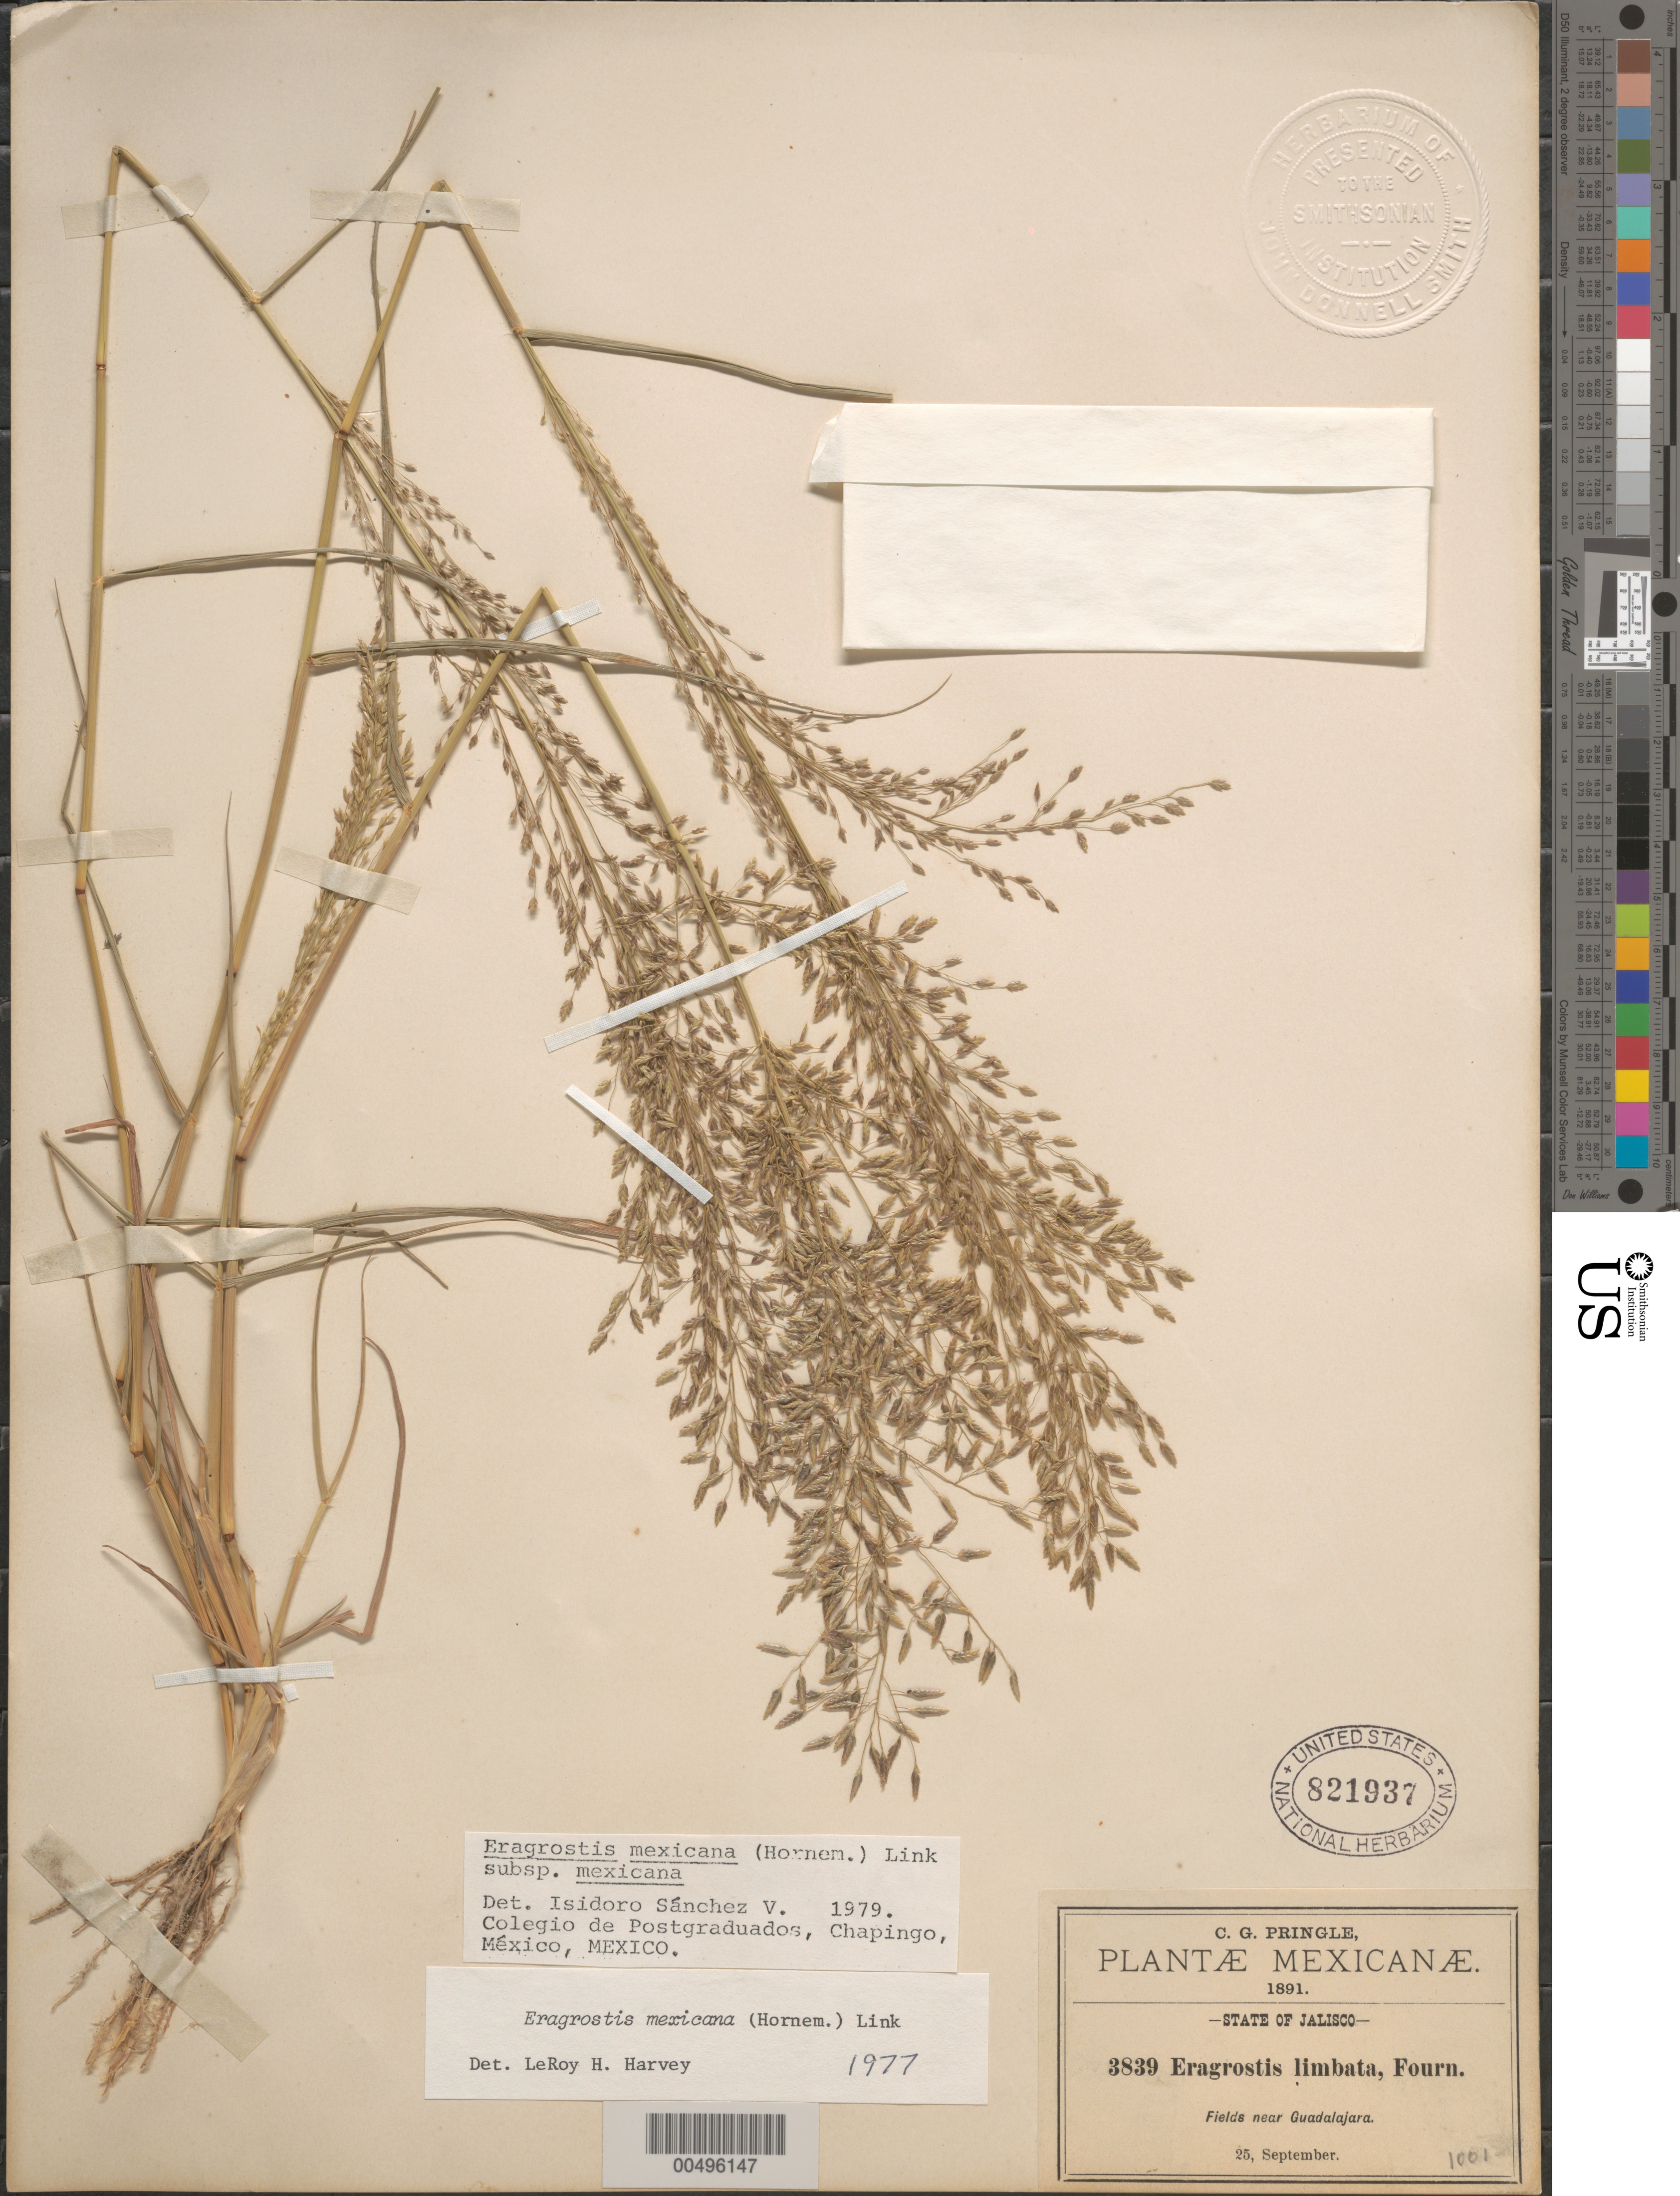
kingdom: Plantae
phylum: Tracheophyta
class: Liliopsida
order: Poales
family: Poaceae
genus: Eragrostis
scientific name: Eragrostis mexicana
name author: (Hornem.) Link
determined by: Sánchez Vega, I. M.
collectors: C. G. Pringle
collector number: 3839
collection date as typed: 25 Sep 1891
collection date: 1891-09-25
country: Mexico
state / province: Jalisco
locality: Near Guadalajara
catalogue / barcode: US 821937